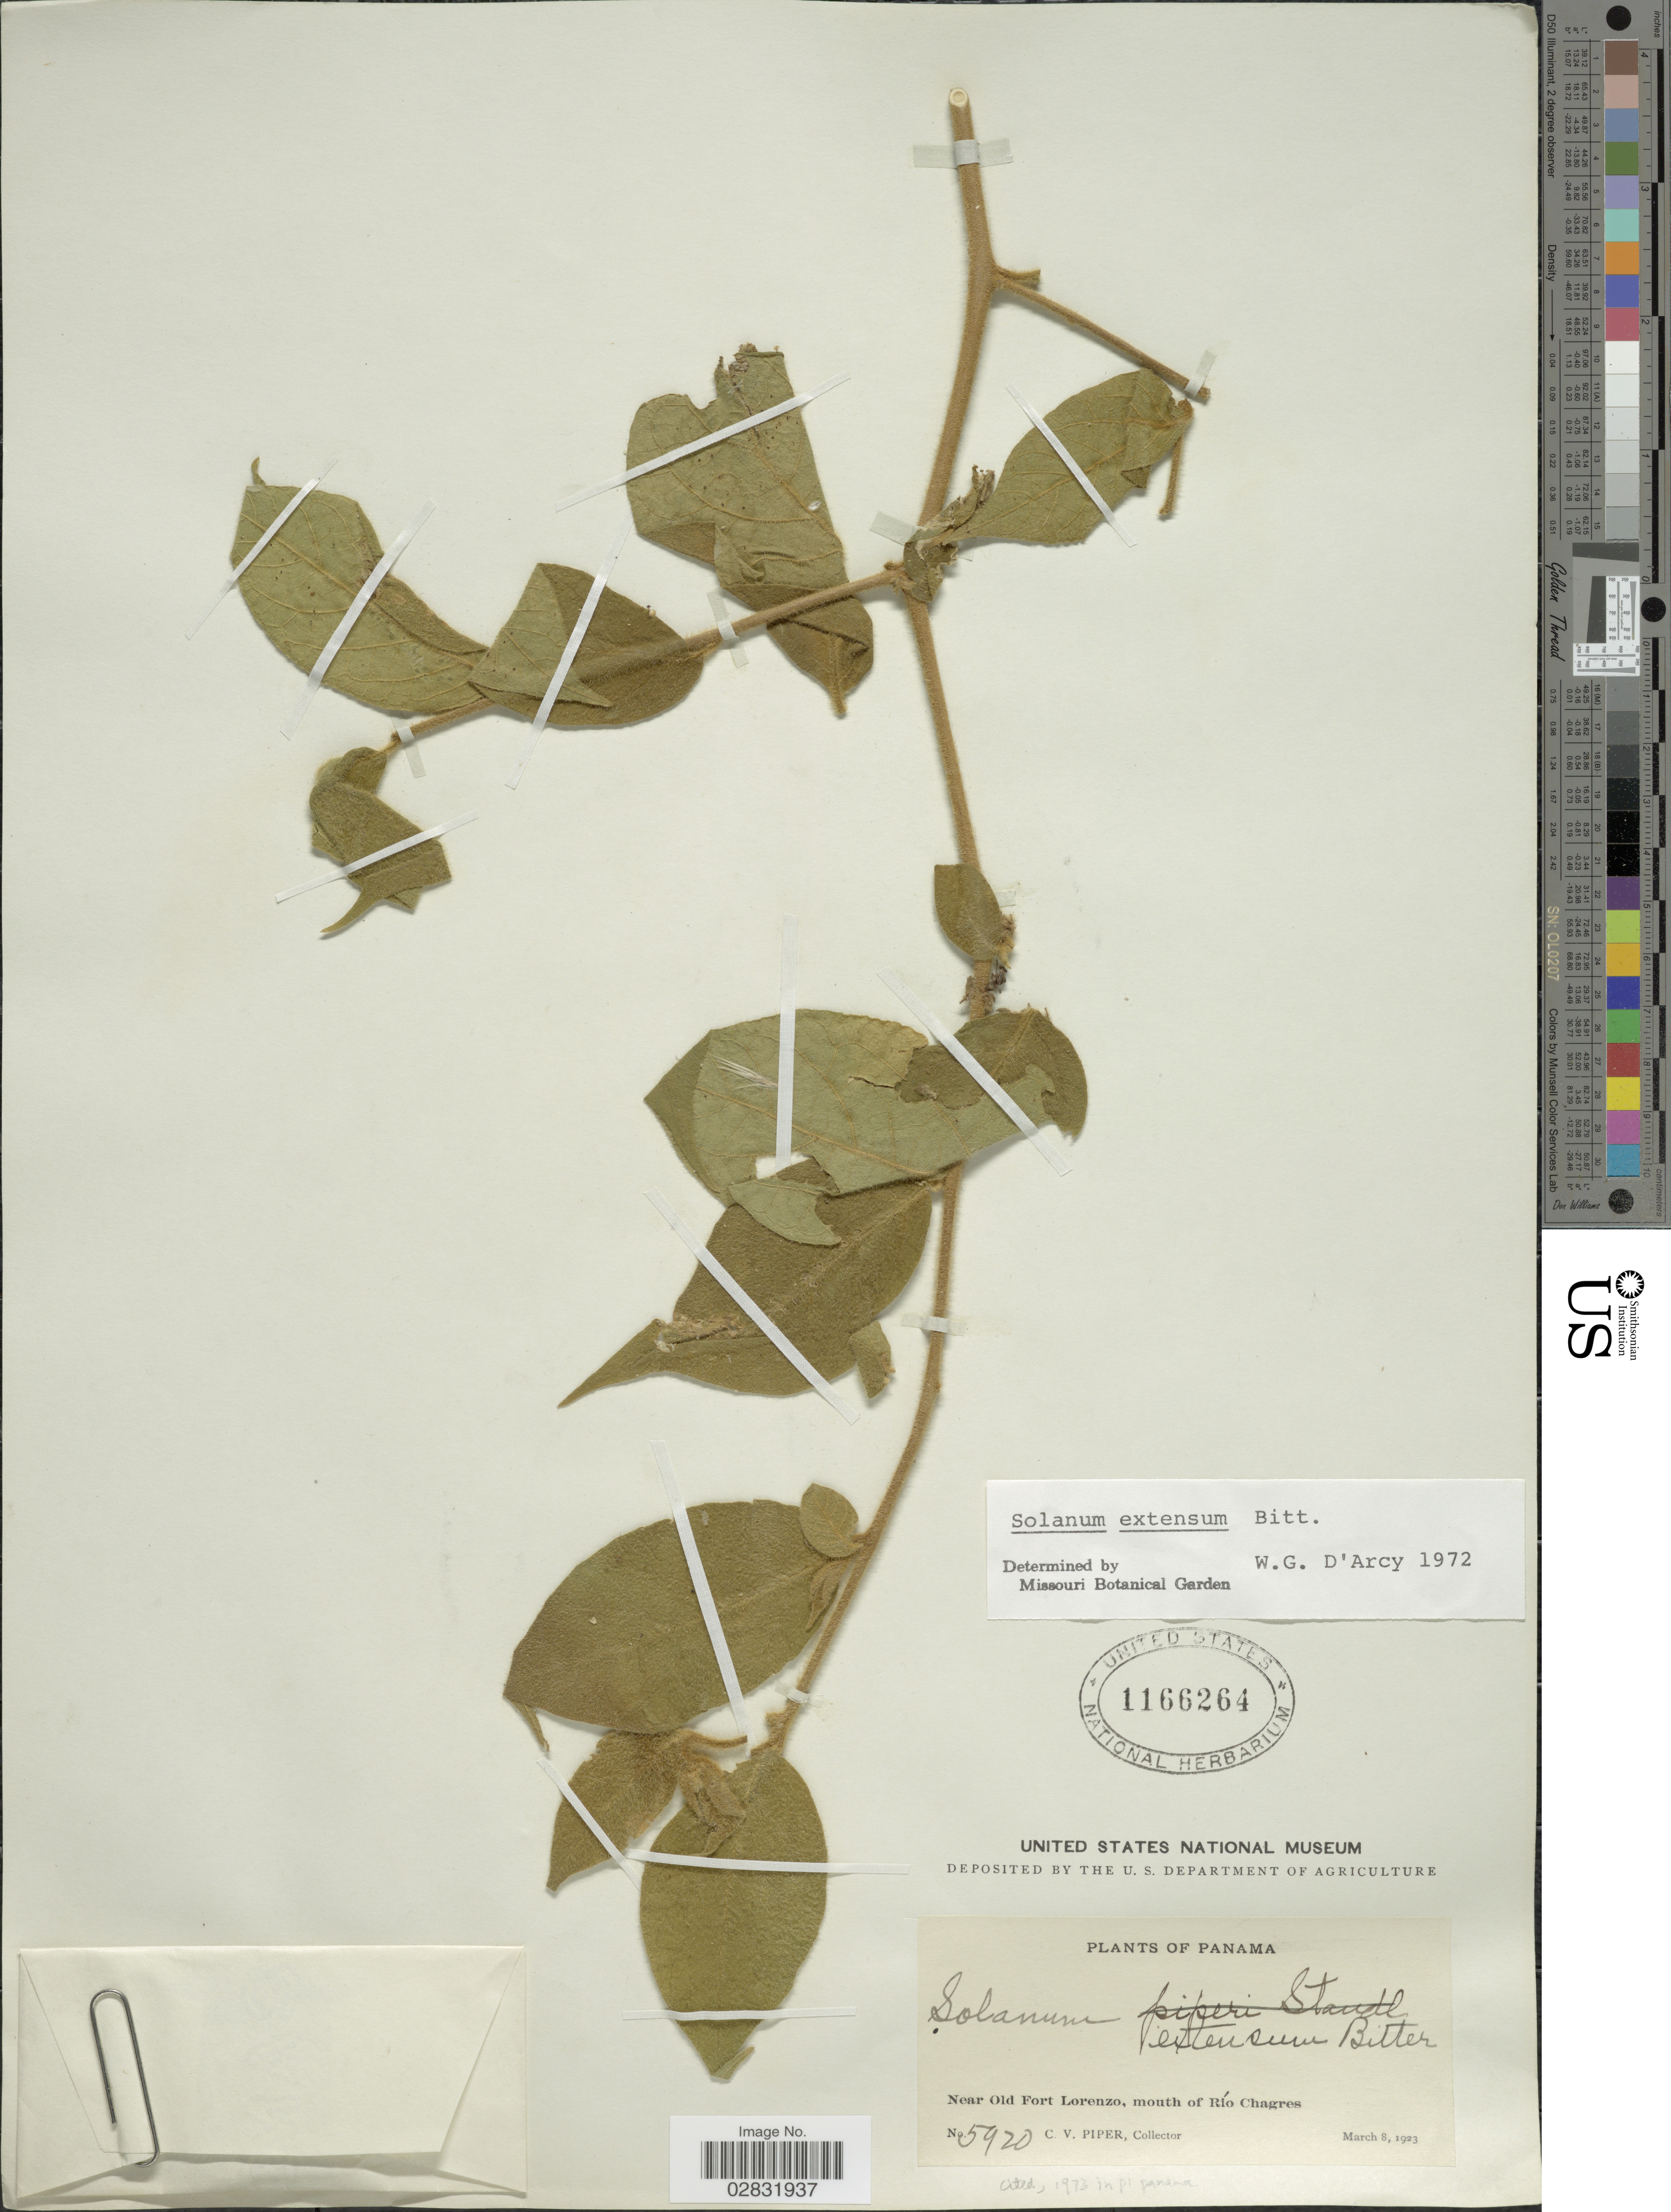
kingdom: Plantae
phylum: Tracheophyta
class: Magnoliopsida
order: Solanales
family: Solanaceae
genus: Solanum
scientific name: Solanum extensum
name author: Bitter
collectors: C. V. Piper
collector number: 5920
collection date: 1923-03-08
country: Panama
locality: Near Old Fort Lorenzo, mouth of Río Chagres.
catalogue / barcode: US 1166264